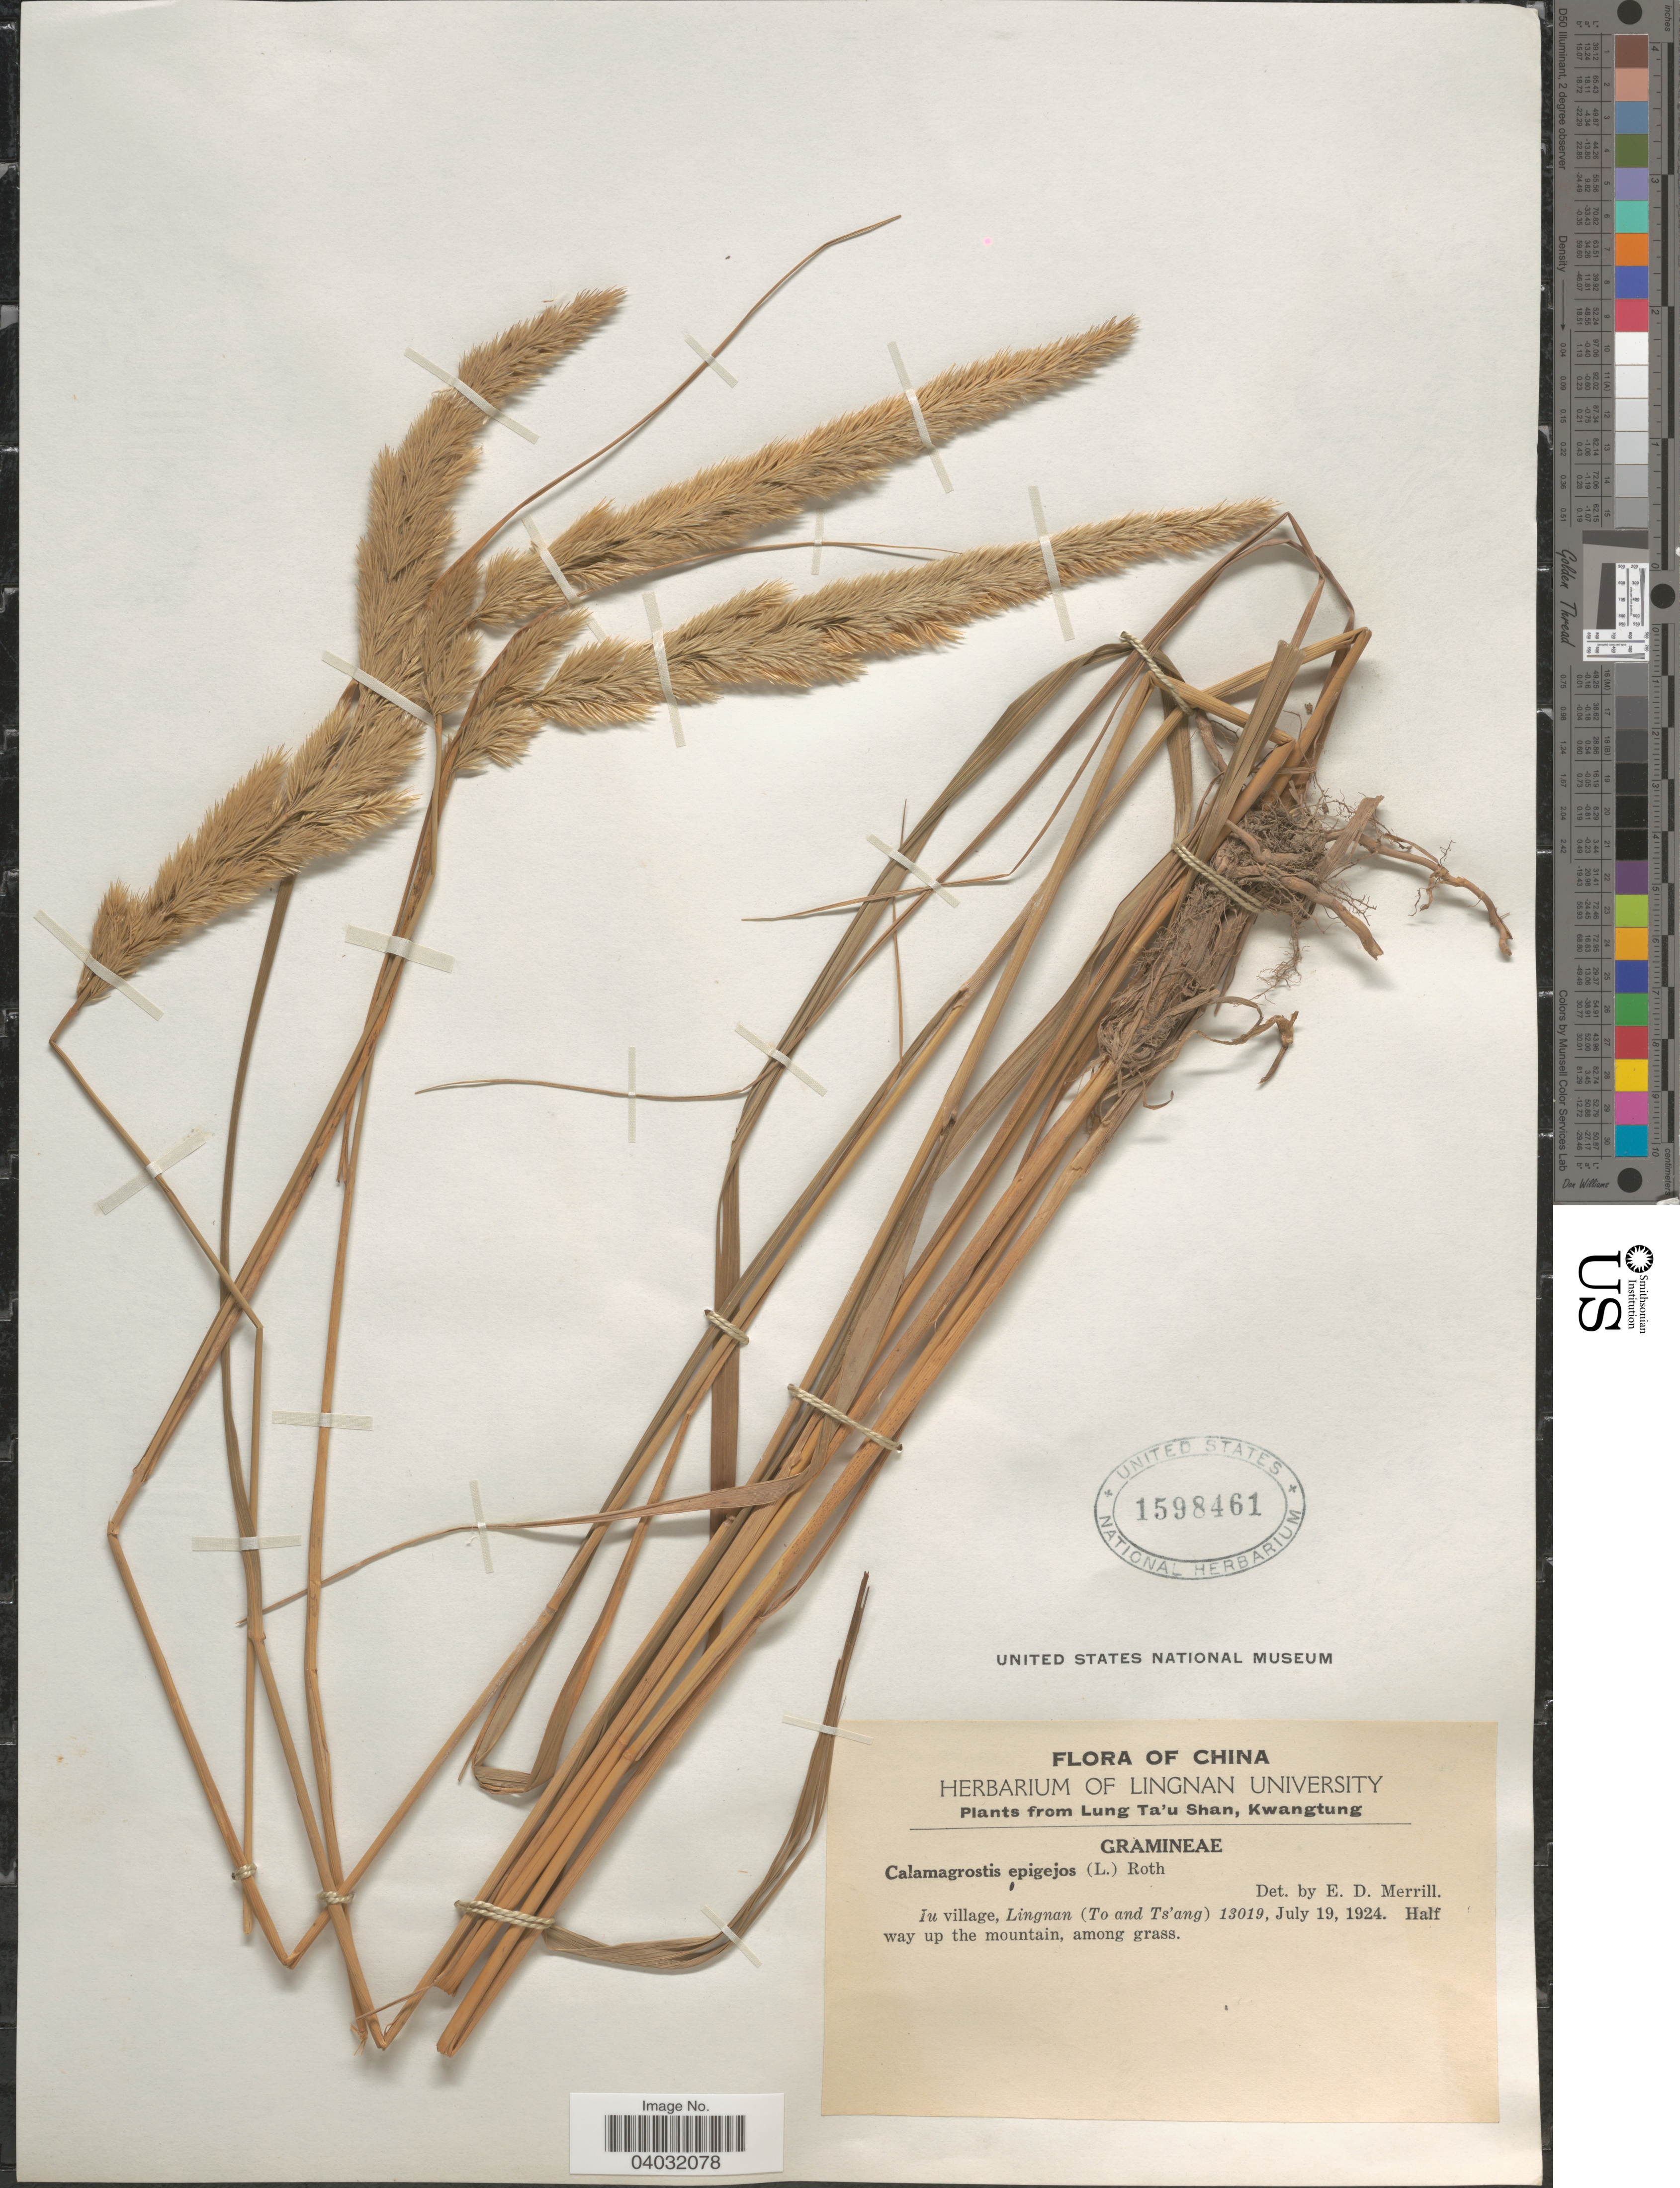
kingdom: Plantae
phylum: Tracheophyta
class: Liliopsida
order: Poales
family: Poaceae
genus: Calamagrostis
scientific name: Calamagrostis epigeios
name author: (L.) Roth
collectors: Lingnan, -. To & -- Tsang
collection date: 1924-07-19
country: China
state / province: Guangdong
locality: Lung Ta'u Shan, Kwangtung. Iu village. Half way up the mountains, among grass.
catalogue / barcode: US 1598461